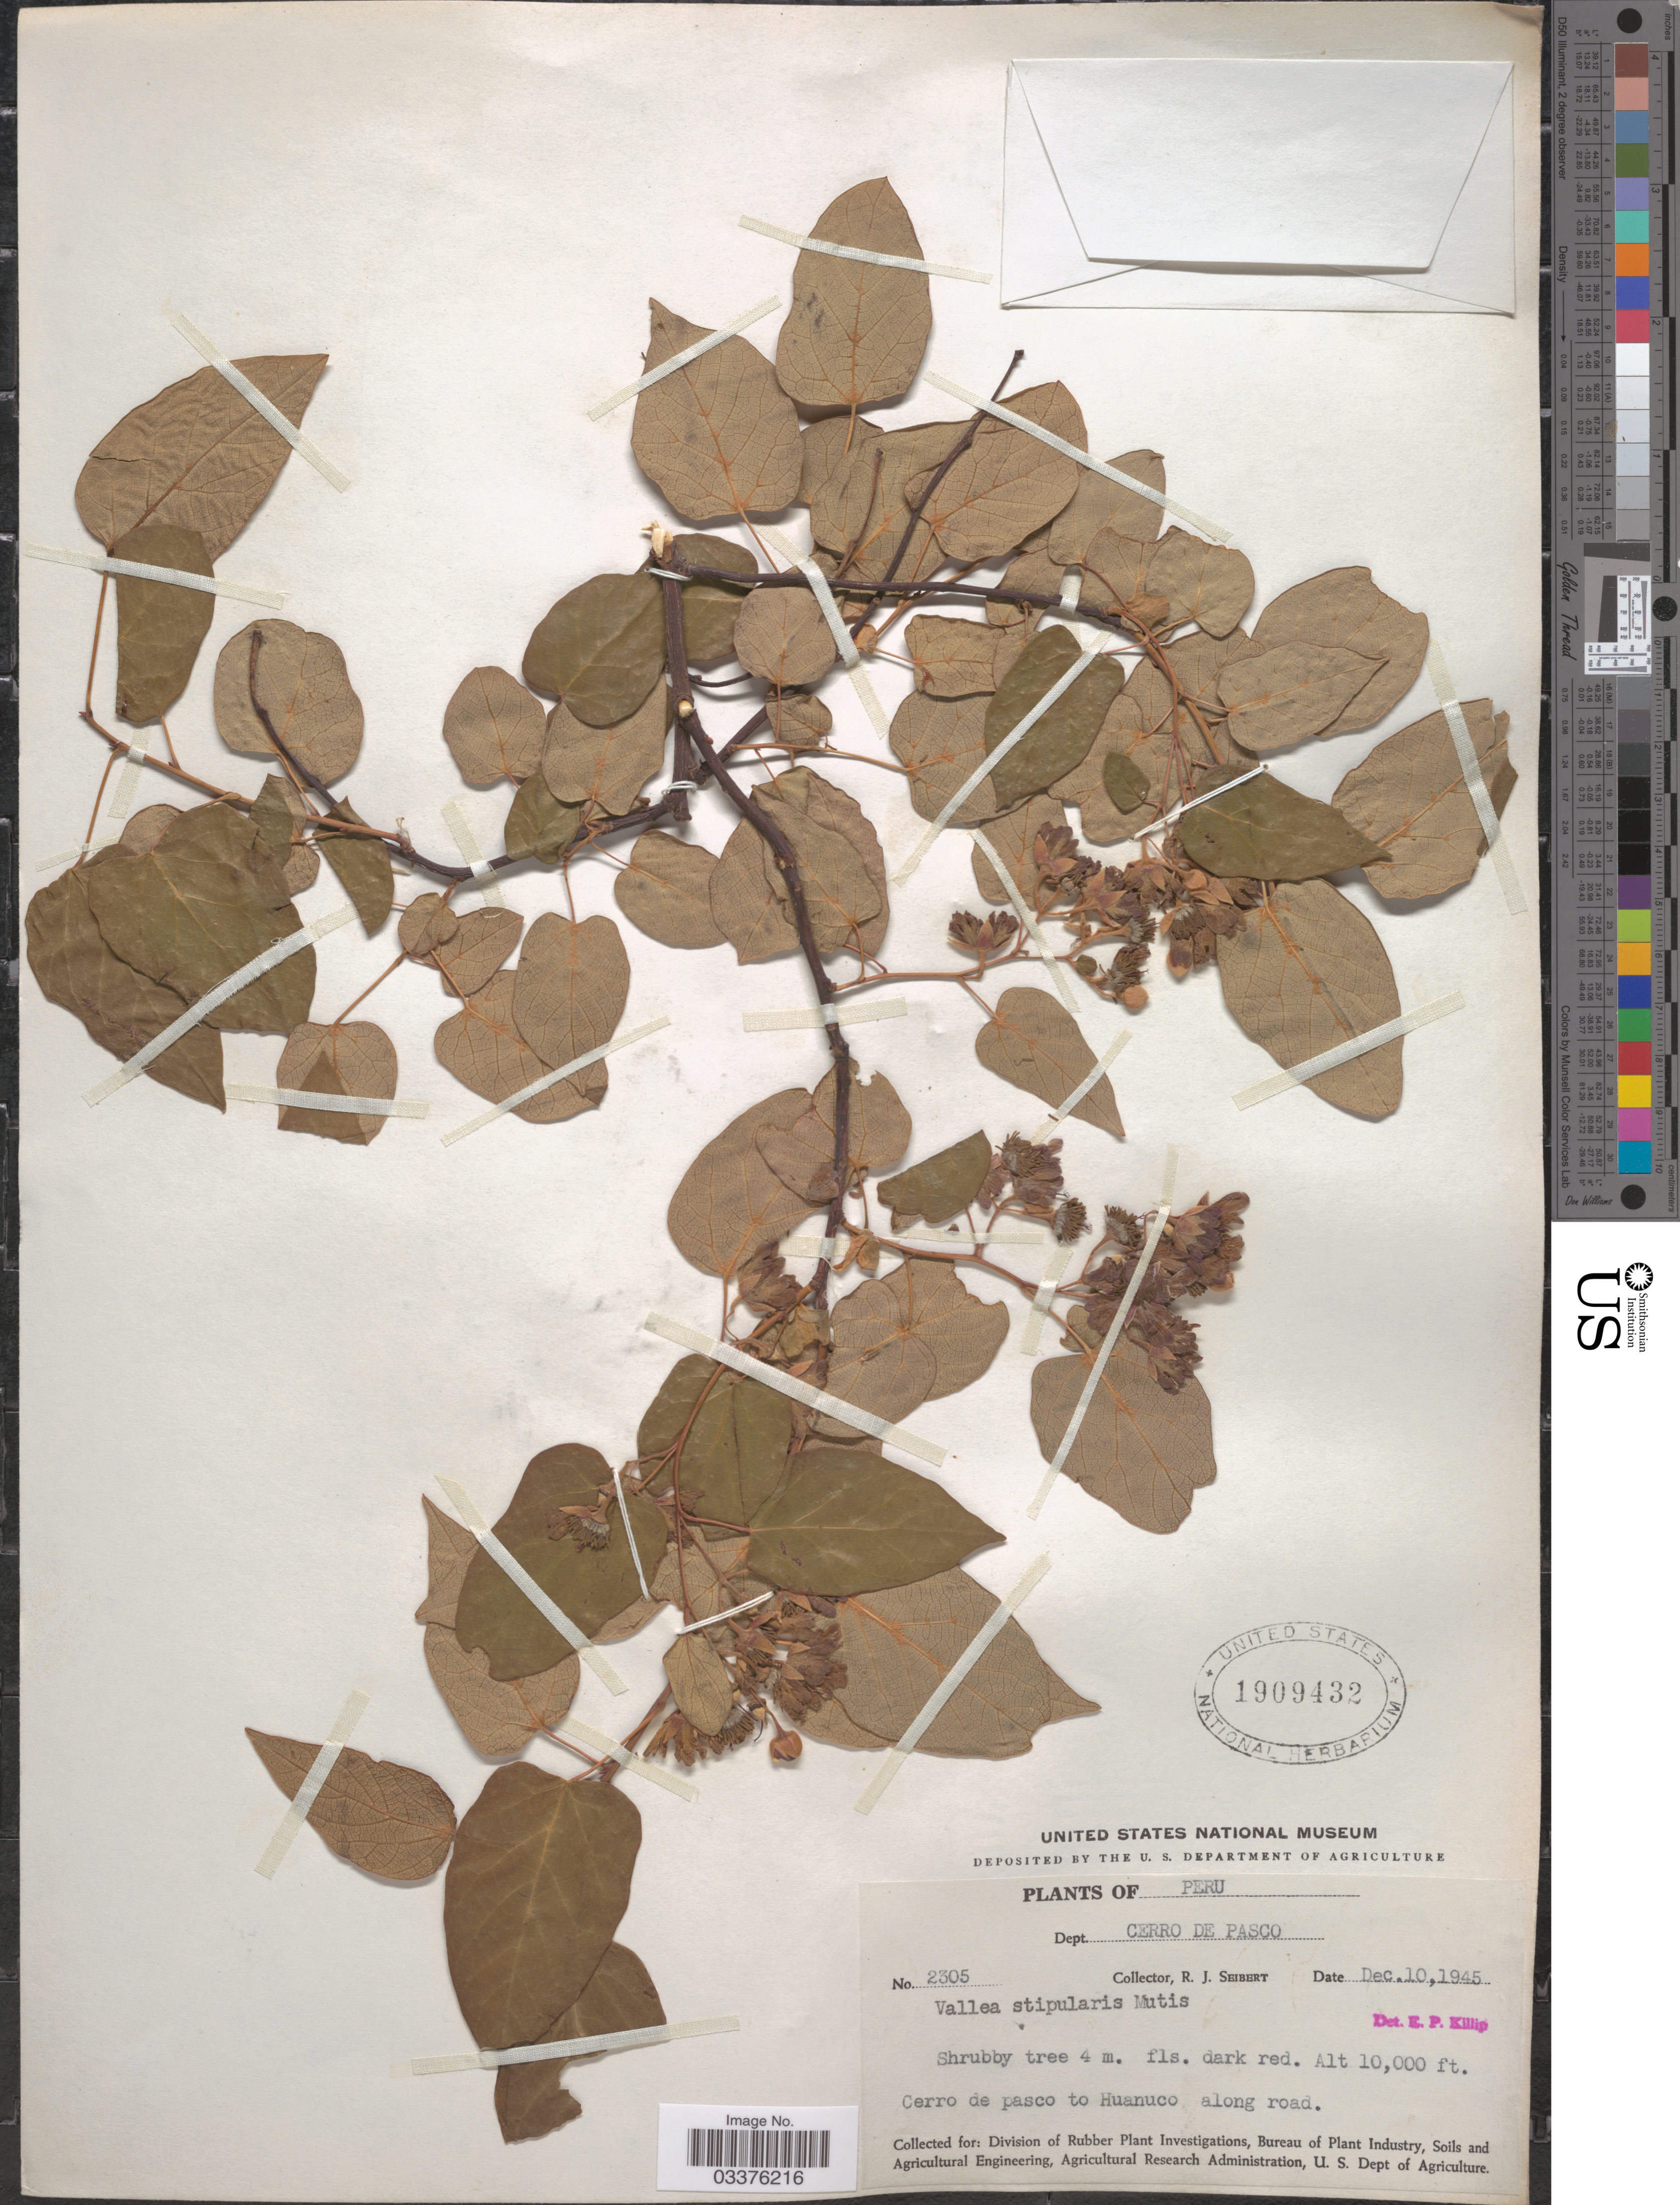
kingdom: Plantae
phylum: Tracheophyta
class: Magnoliopsida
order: Oxalidales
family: Elaeocarpaceae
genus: Vallea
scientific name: Vallea stipularis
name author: L. f.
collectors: R. J. Seibert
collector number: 2305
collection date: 1945-12-10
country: Peru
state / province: Pasco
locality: Dept. Cerro de Pasco, Cerro de pasco to Huanuco along road.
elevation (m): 3048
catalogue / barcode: US 1909432